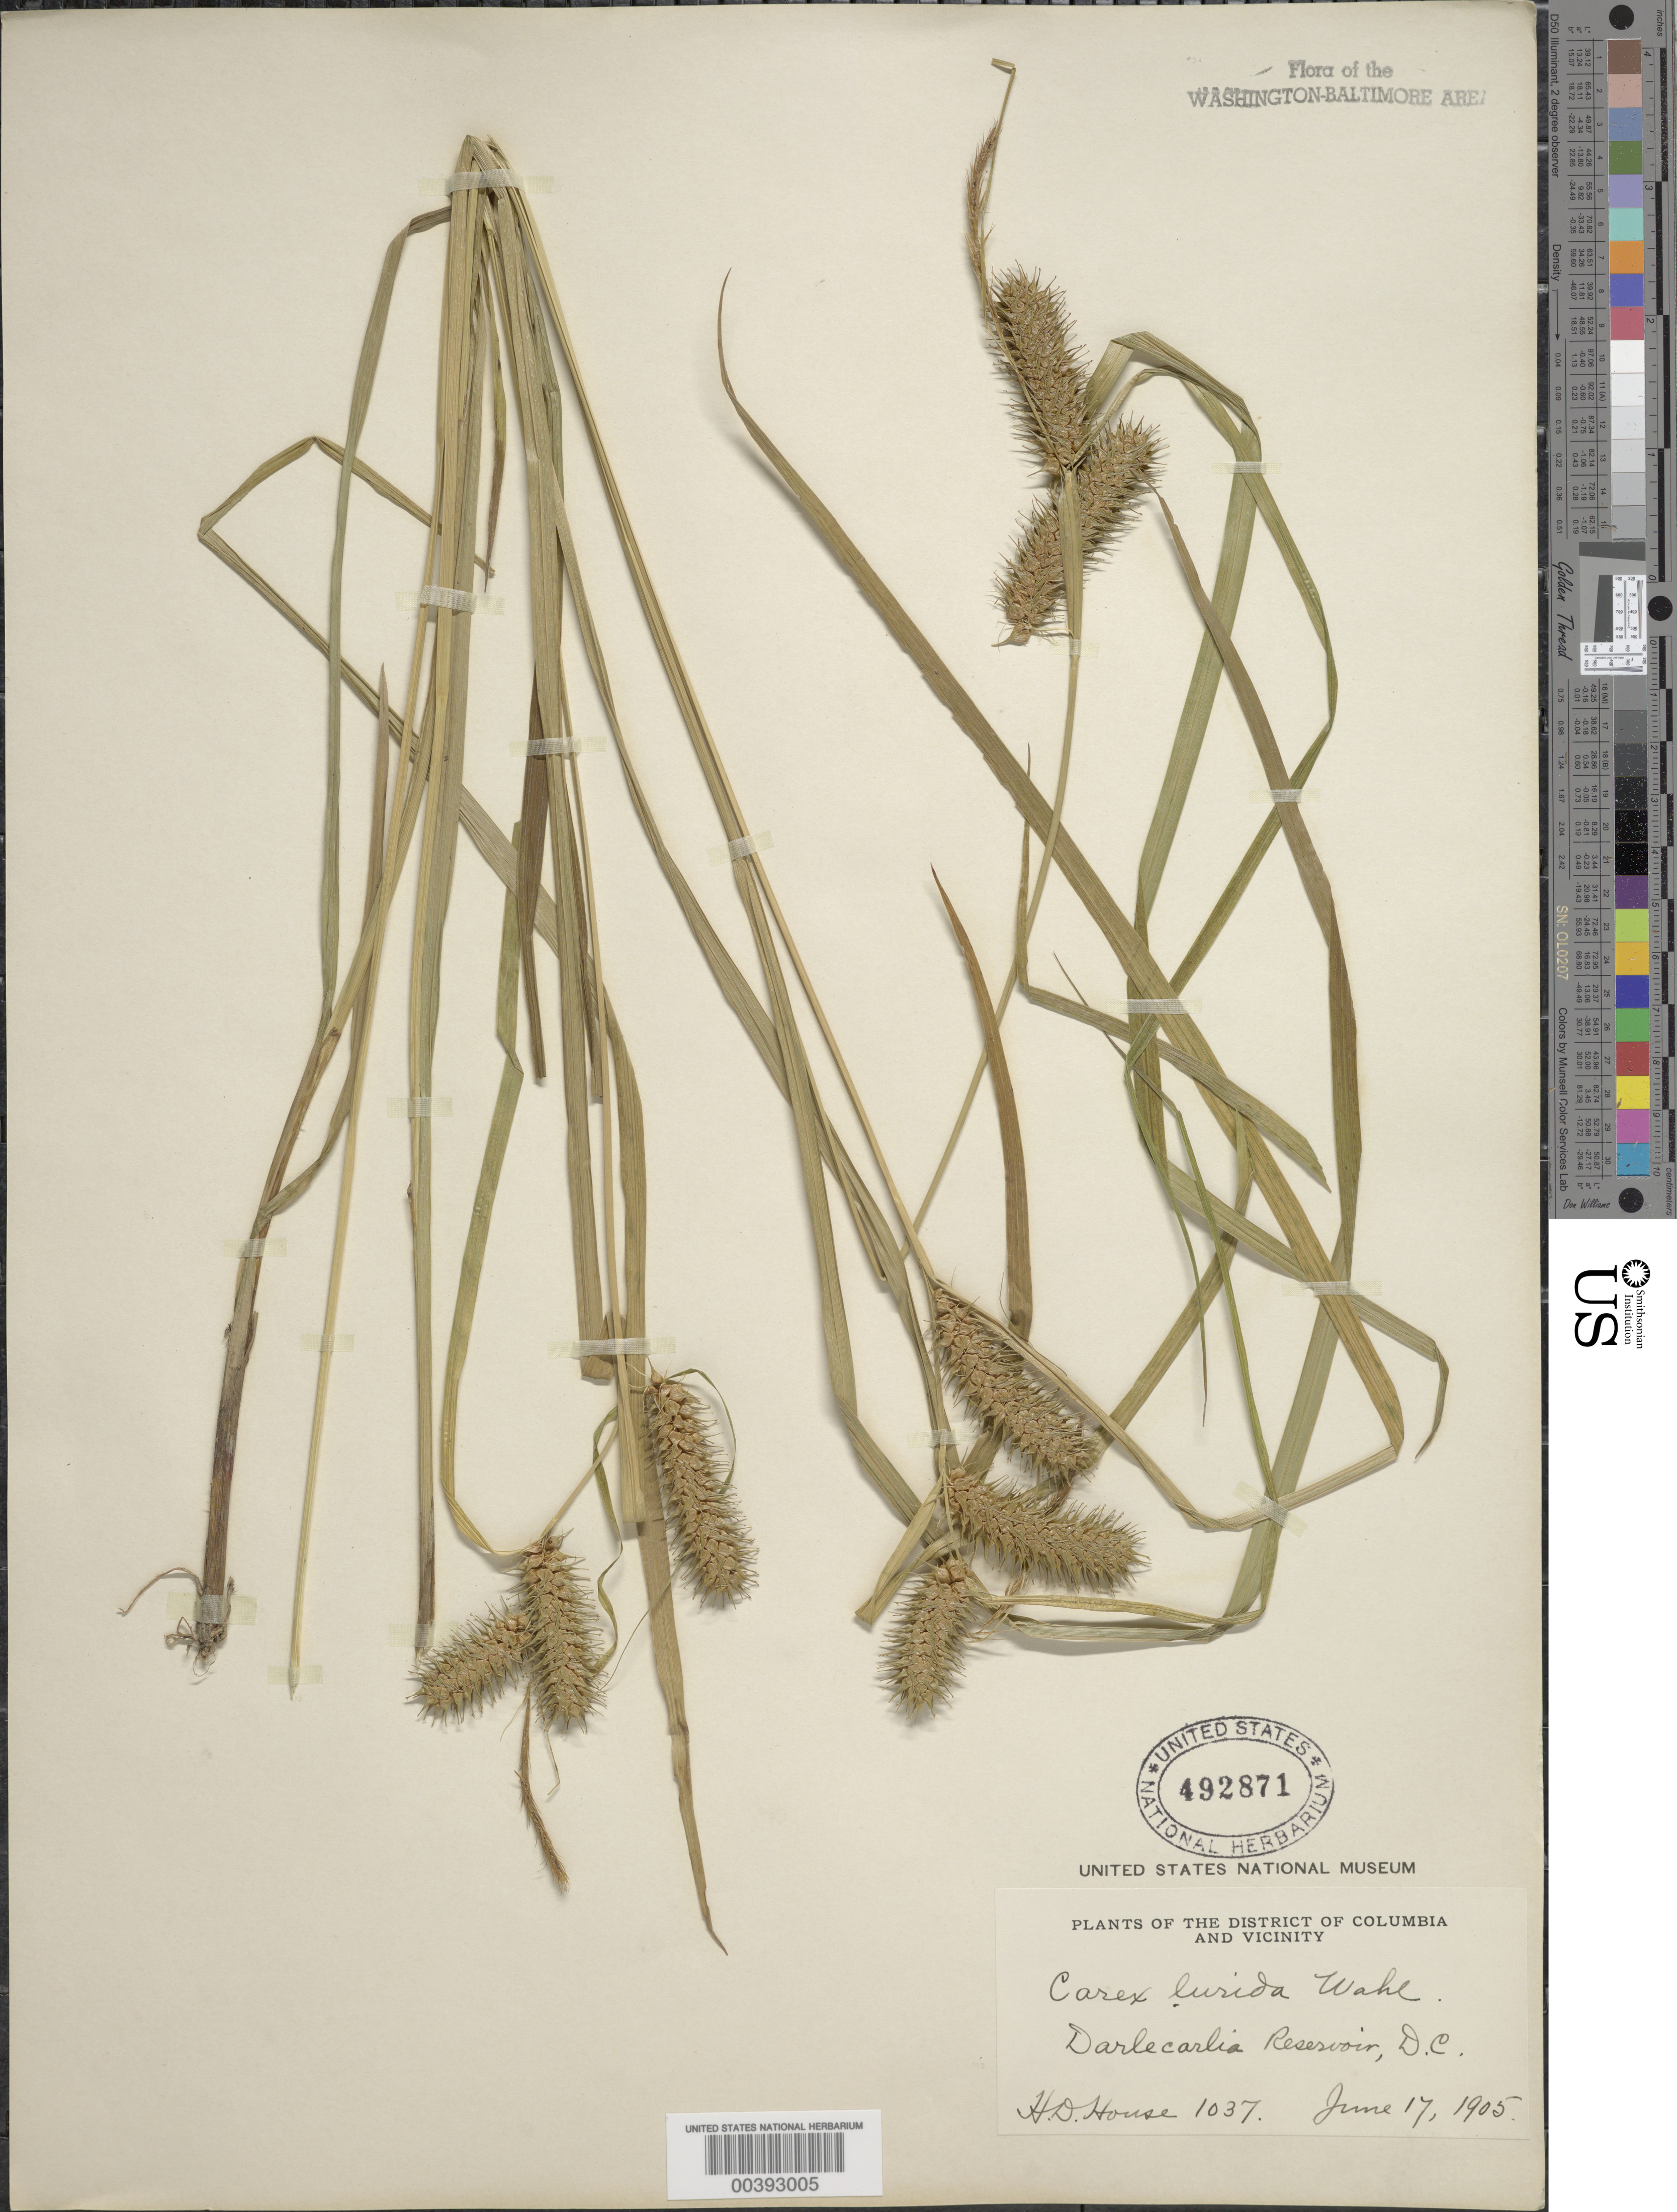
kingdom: Plantae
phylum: Tracheophyta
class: Liliopsida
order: Poales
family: Cyperaceae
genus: Carex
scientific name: Carex lurida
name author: Wahlenb.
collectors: H. D. House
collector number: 1037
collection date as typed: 17 Jun 1905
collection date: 1905-06-17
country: United States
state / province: District of Columbia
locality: Dalecarlia Reservoir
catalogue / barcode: US 492871